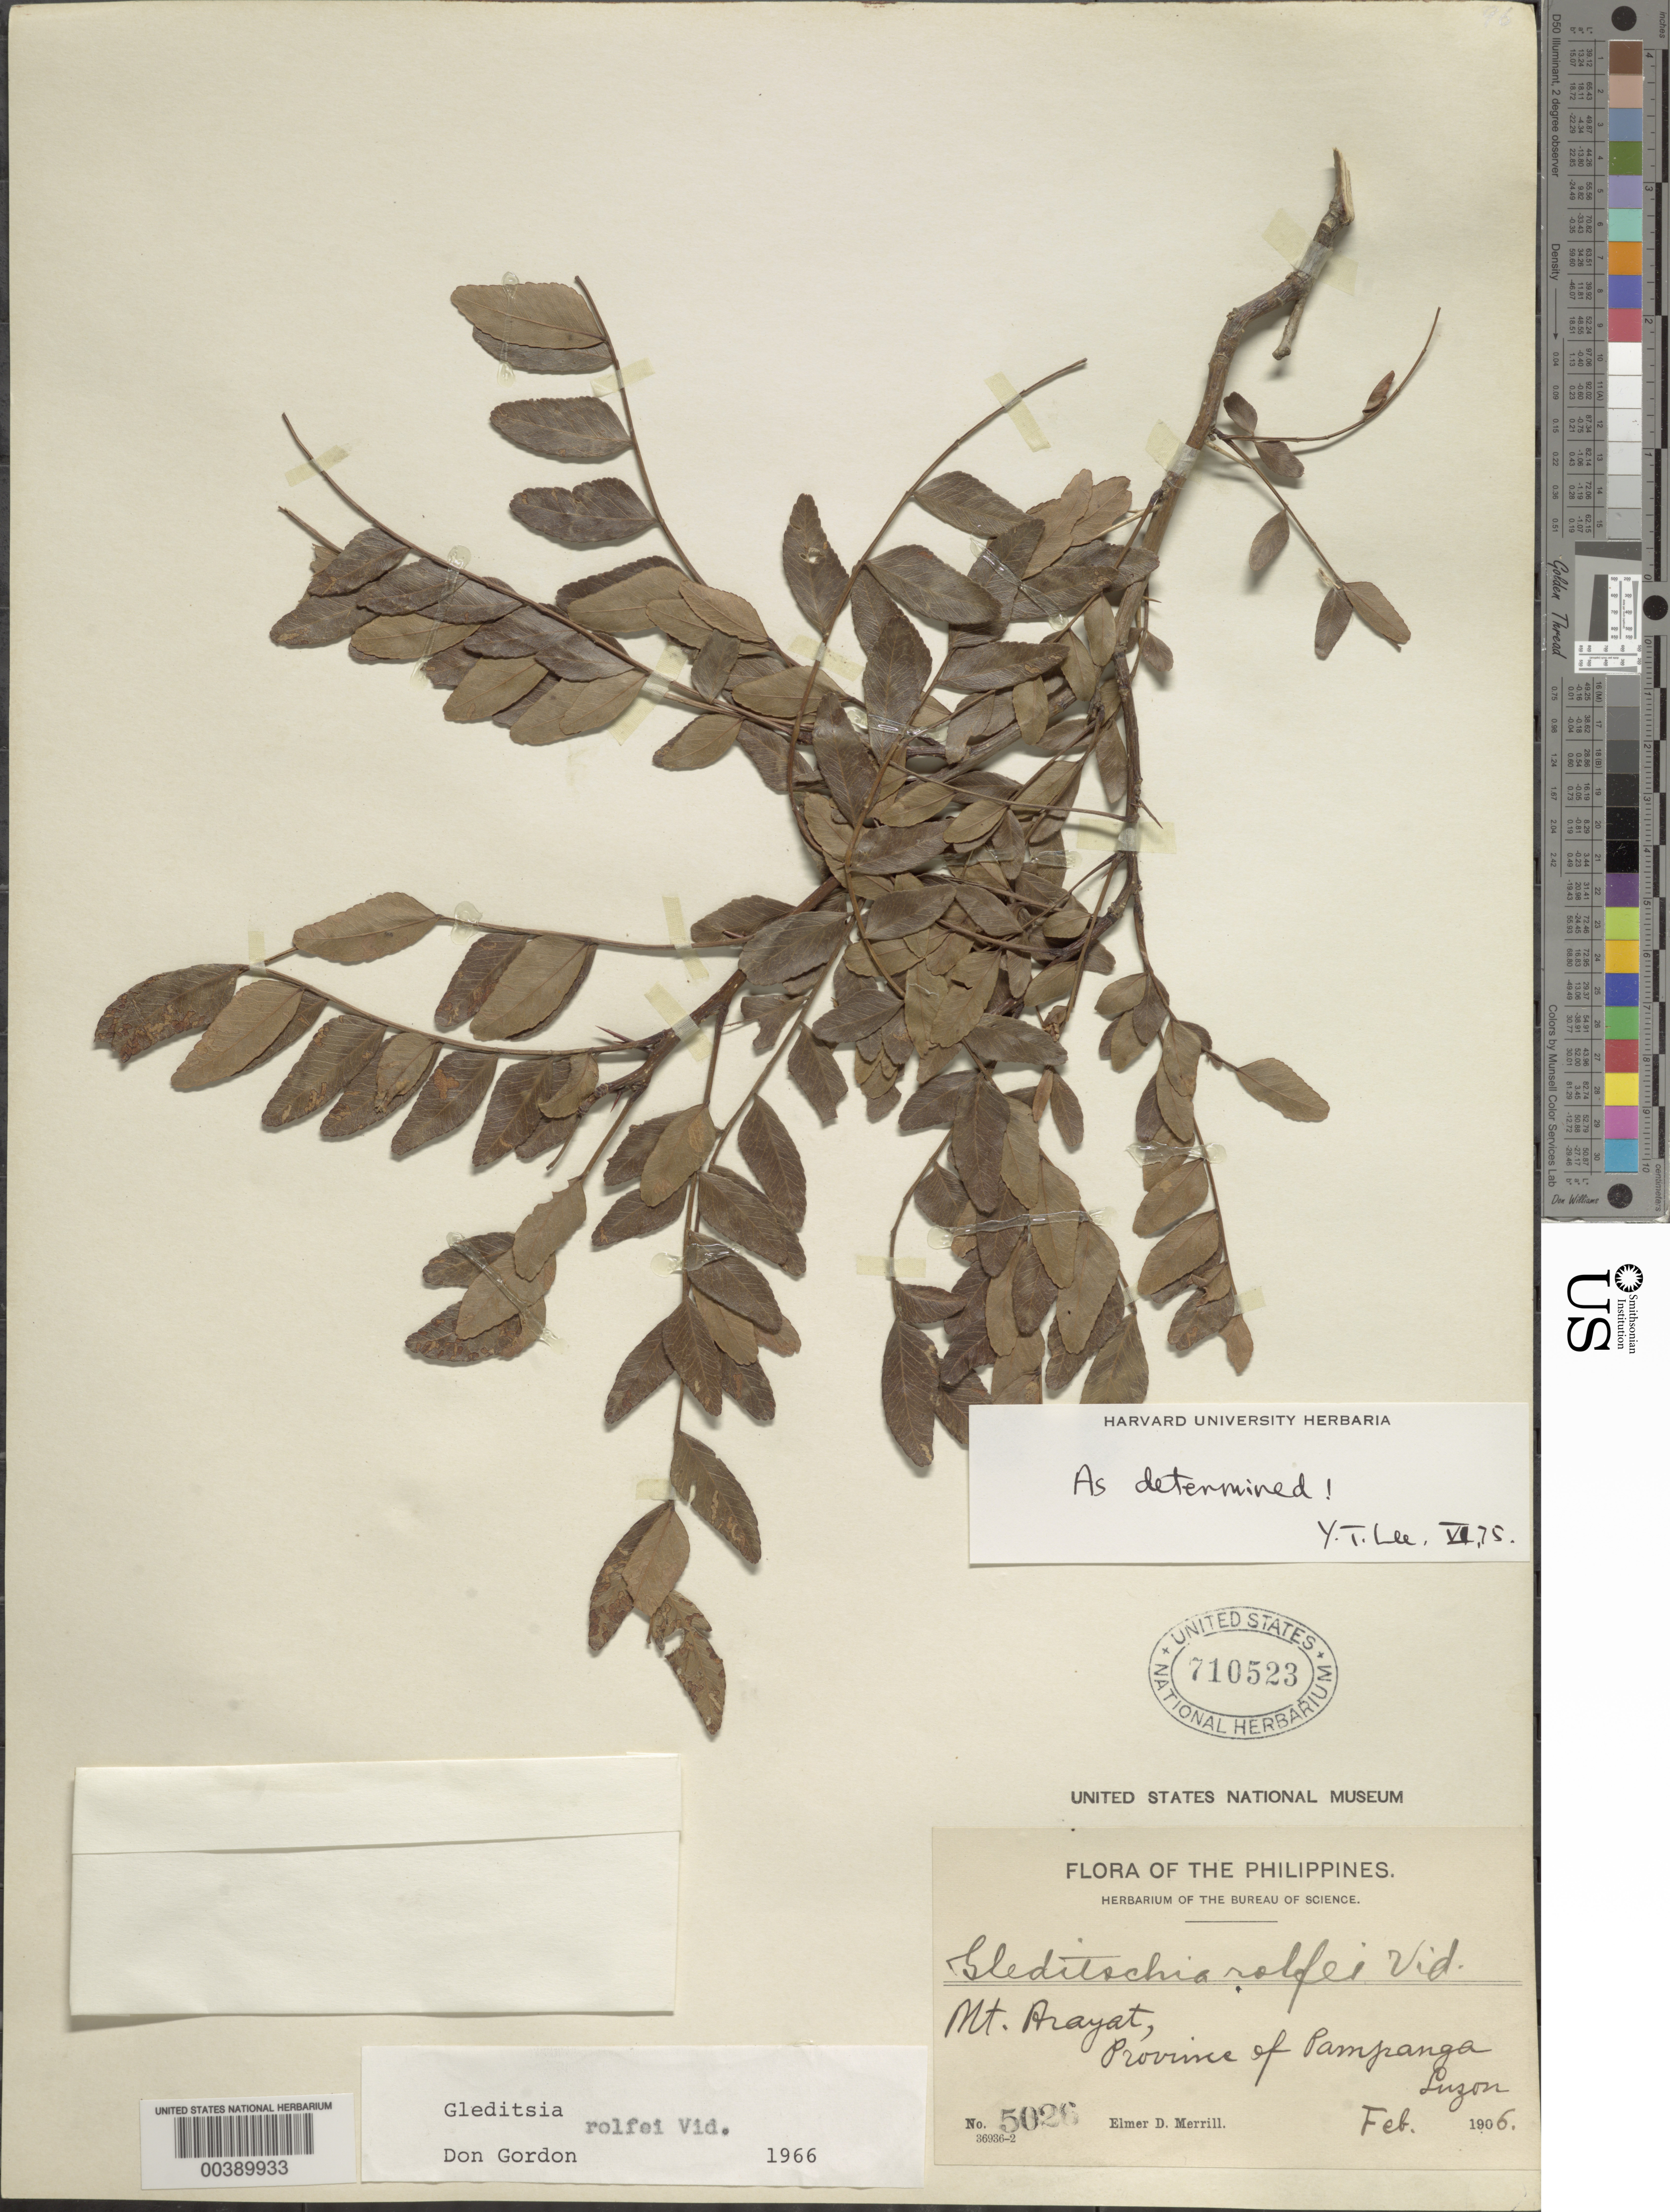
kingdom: Plantae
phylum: Tracheophyta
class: Magnoliopsida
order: Fabales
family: Fabaceae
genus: Gleditsia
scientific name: Gleditsia rolfei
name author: S. Vidal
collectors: E. D. Merrill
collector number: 5026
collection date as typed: Feb 1906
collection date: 1906-02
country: Philippines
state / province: Central Luzon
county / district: Pampanga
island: Luzon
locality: Mt. arayat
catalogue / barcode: US 710523